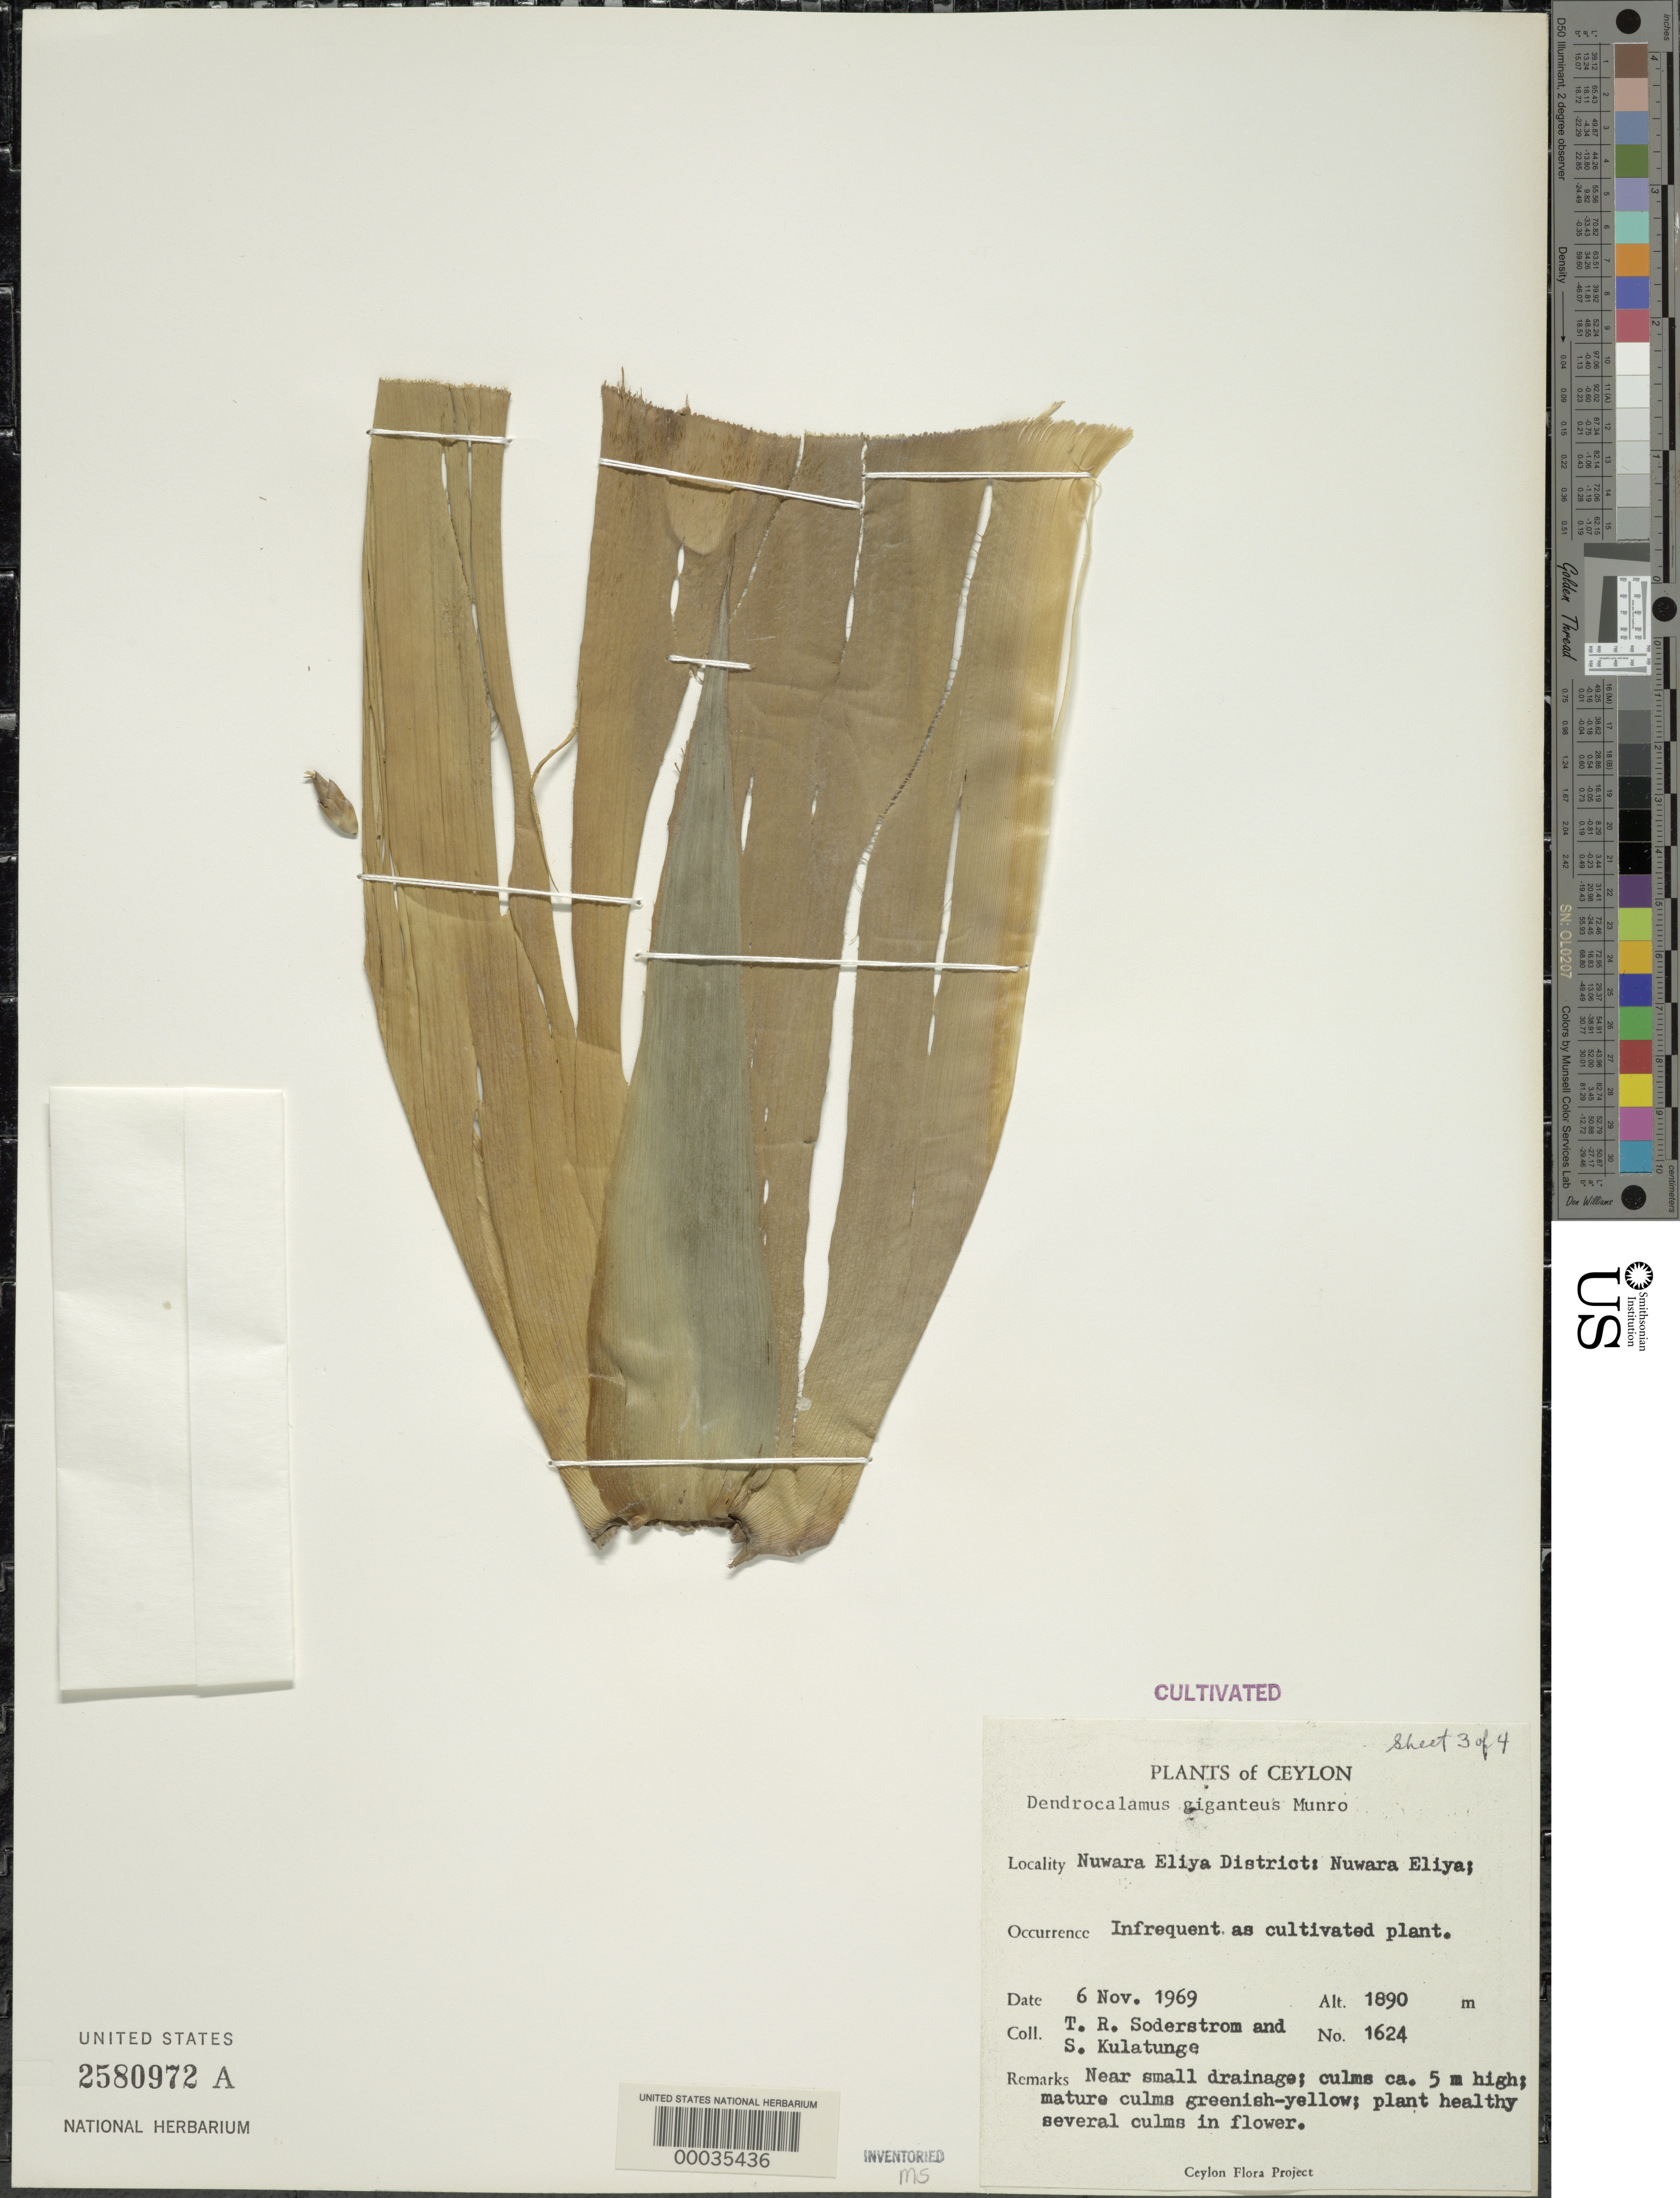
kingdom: Plantae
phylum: Tracheophyta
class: Liliopsida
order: Poales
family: Poaceae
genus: Dendrocalamus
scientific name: Dendrocalamus giganteus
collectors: T. R. Soderstrom & S. Kulatunge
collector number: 1624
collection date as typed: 06 Nov 1969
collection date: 1969-11-06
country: Sri Lanka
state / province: Central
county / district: Nuwara Eliya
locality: Nuwara eliya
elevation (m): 1890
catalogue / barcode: US 2580972A